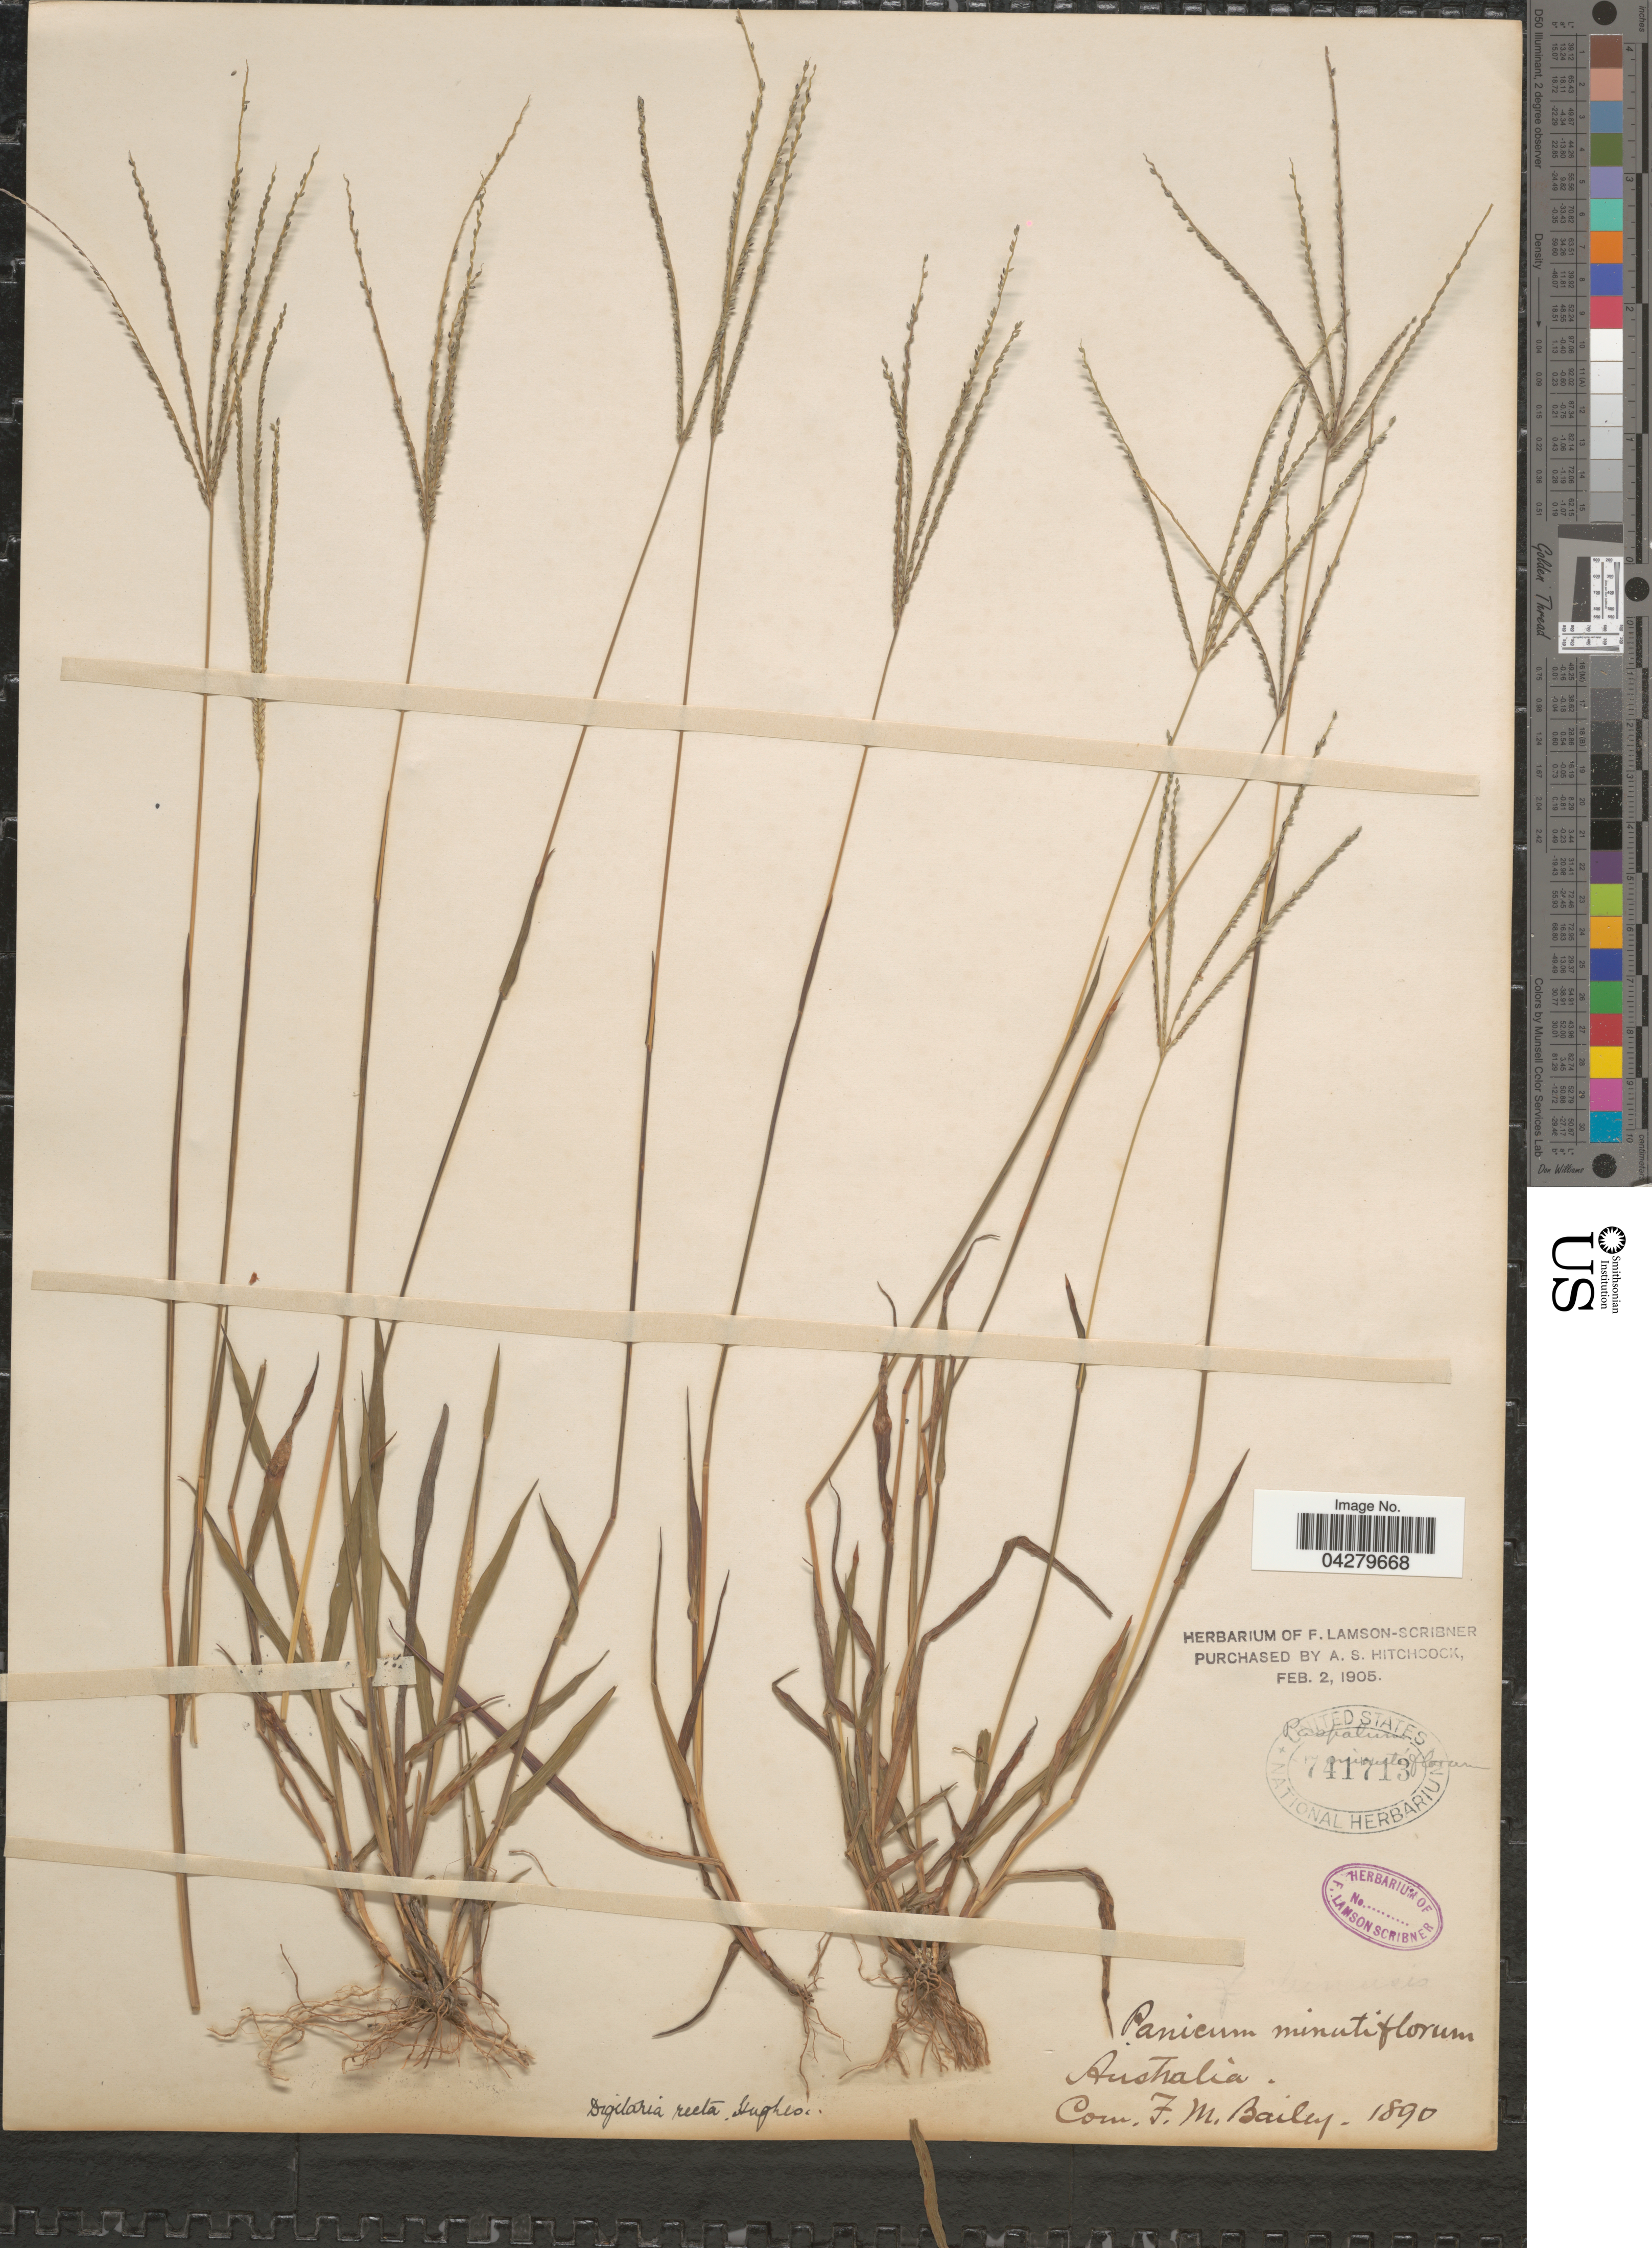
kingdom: Plantae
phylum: Tracheophyta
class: Liliopsida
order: Poales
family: Poaceae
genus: Digitaria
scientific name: Digitaria violascens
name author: Link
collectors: ex herb. F. Lamson Scribner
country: Australia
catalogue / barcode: US 741713